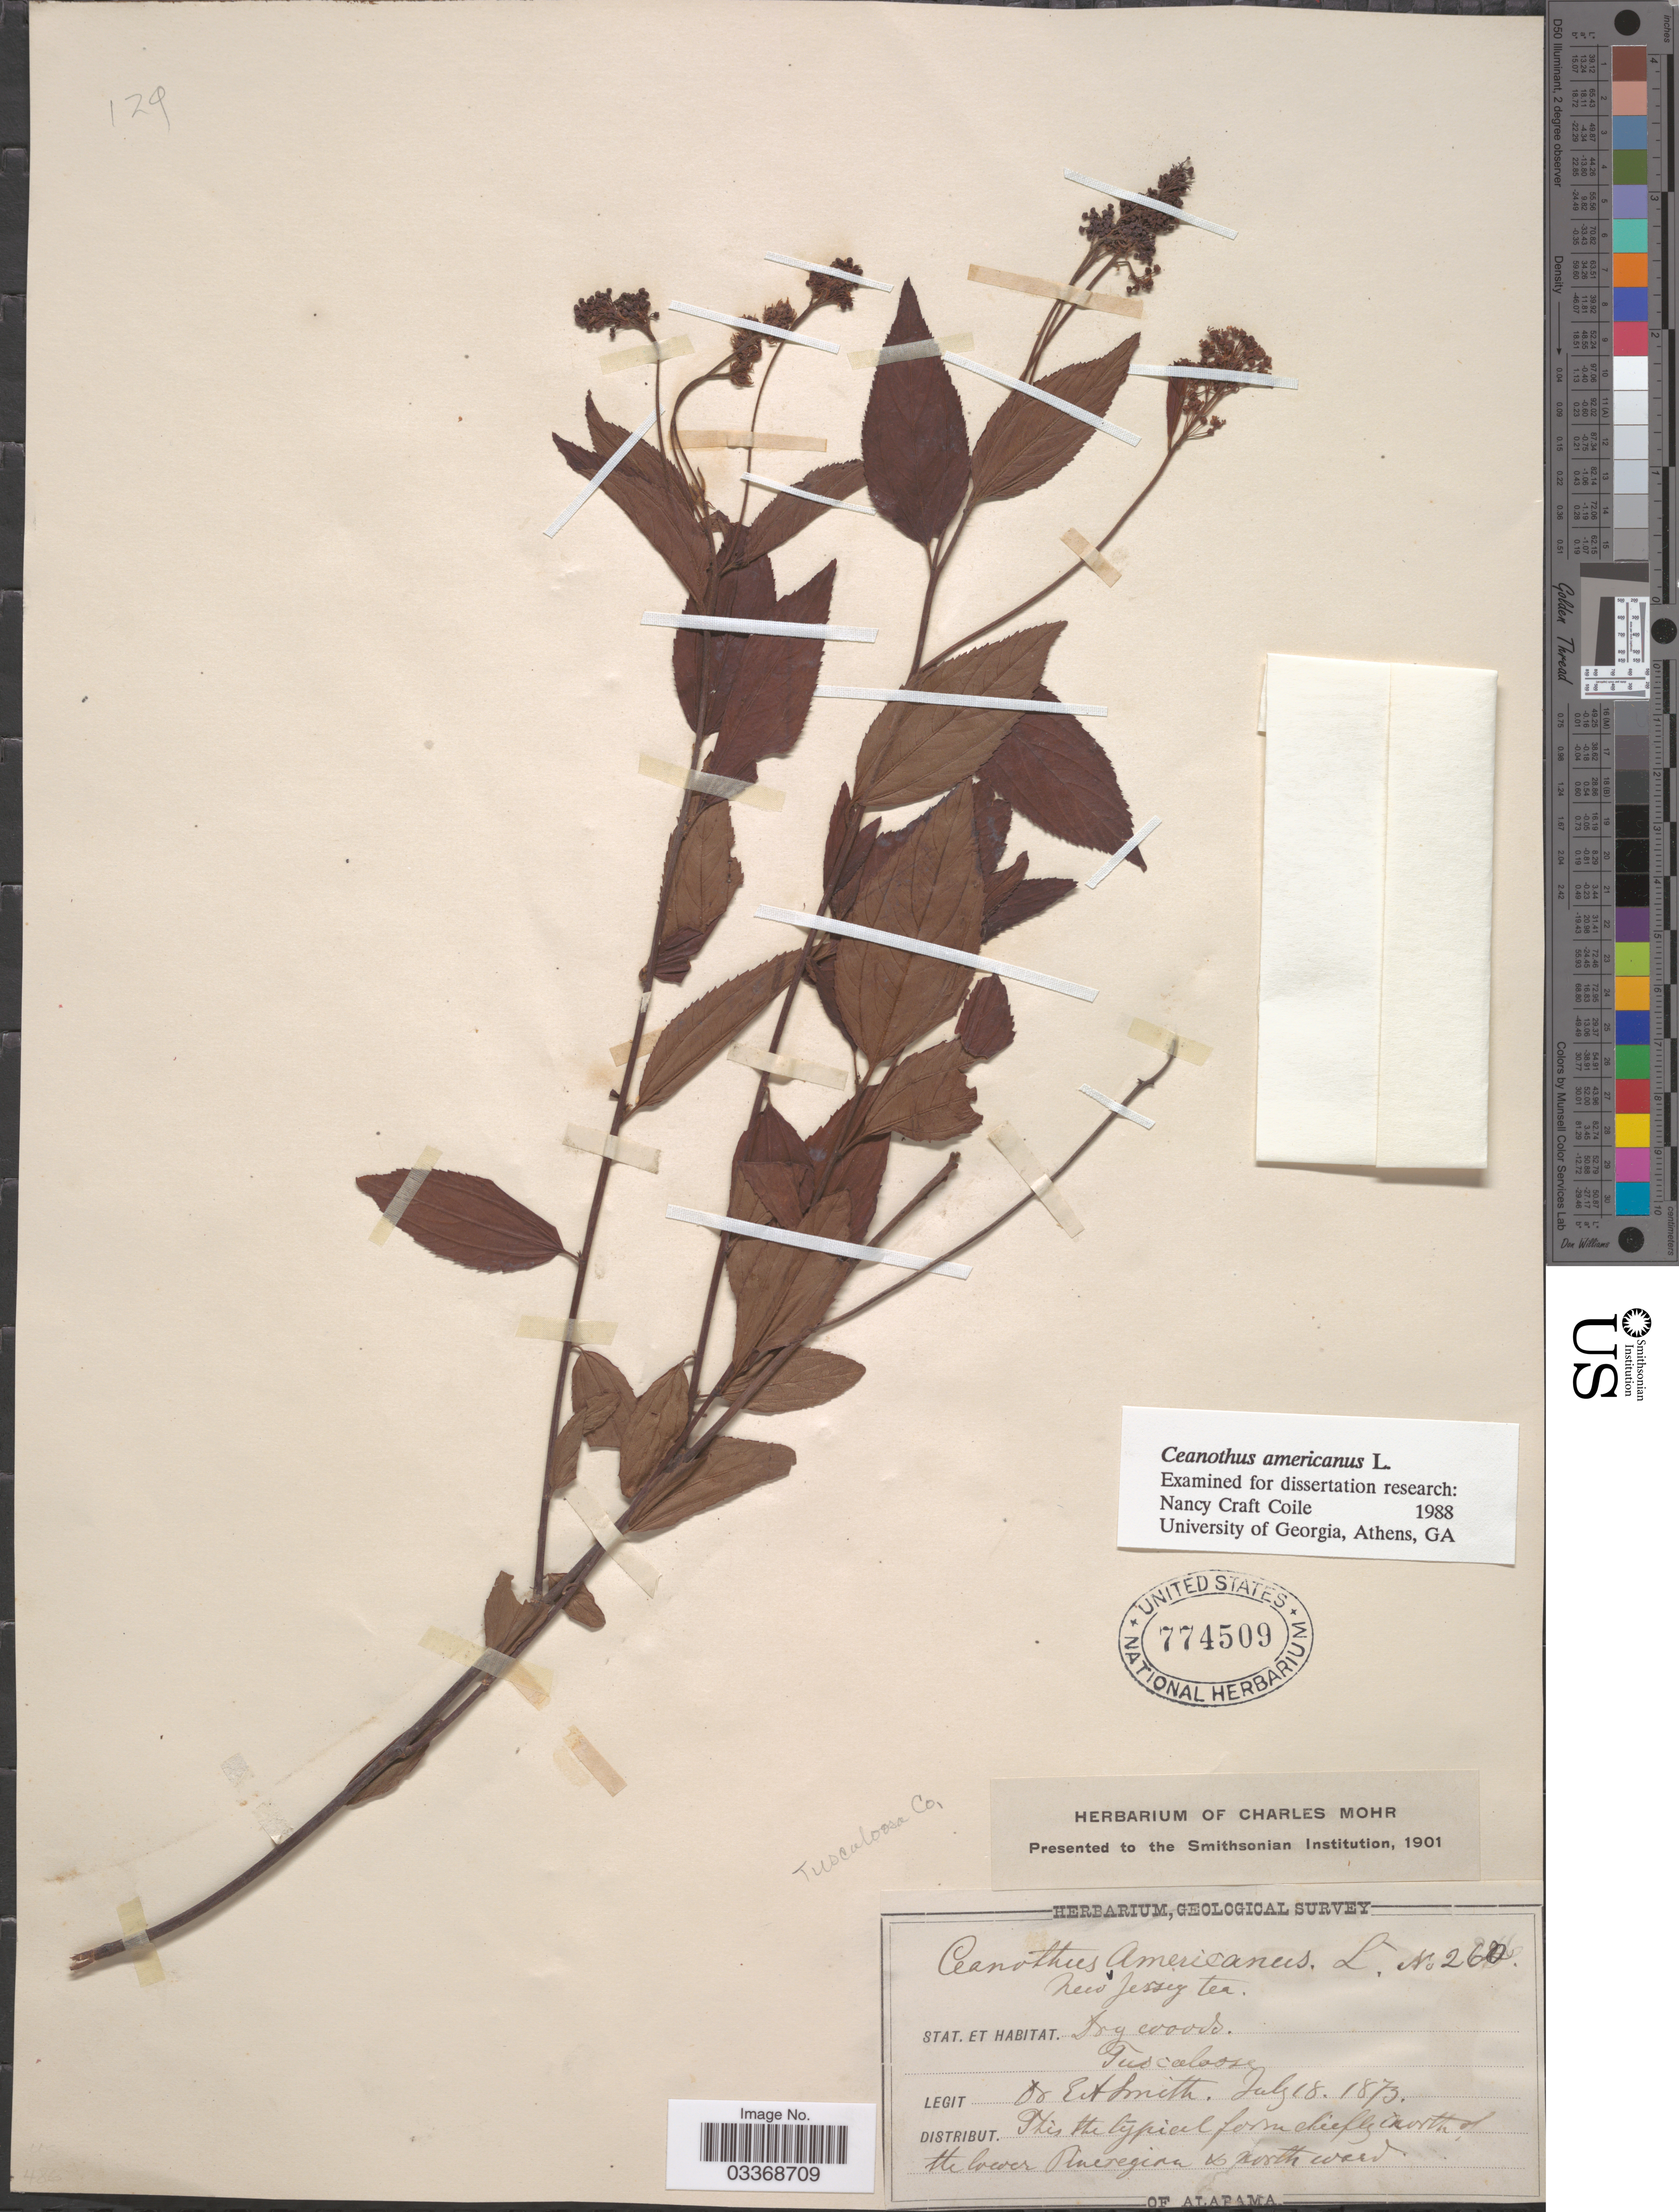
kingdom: Plantae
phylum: Tracheophyta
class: Magnoliopsida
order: Rosales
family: Rhamnaceae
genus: Ceanothus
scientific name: Ceanothus americanus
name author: L.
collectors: E. A. Smith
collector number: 260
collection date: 1873-07-18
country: United States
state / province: Alabama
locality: Tuscaloosa. Tuscaloosa Co. Chiefly north of the lower Pine region & northward.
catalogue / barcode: US 774509